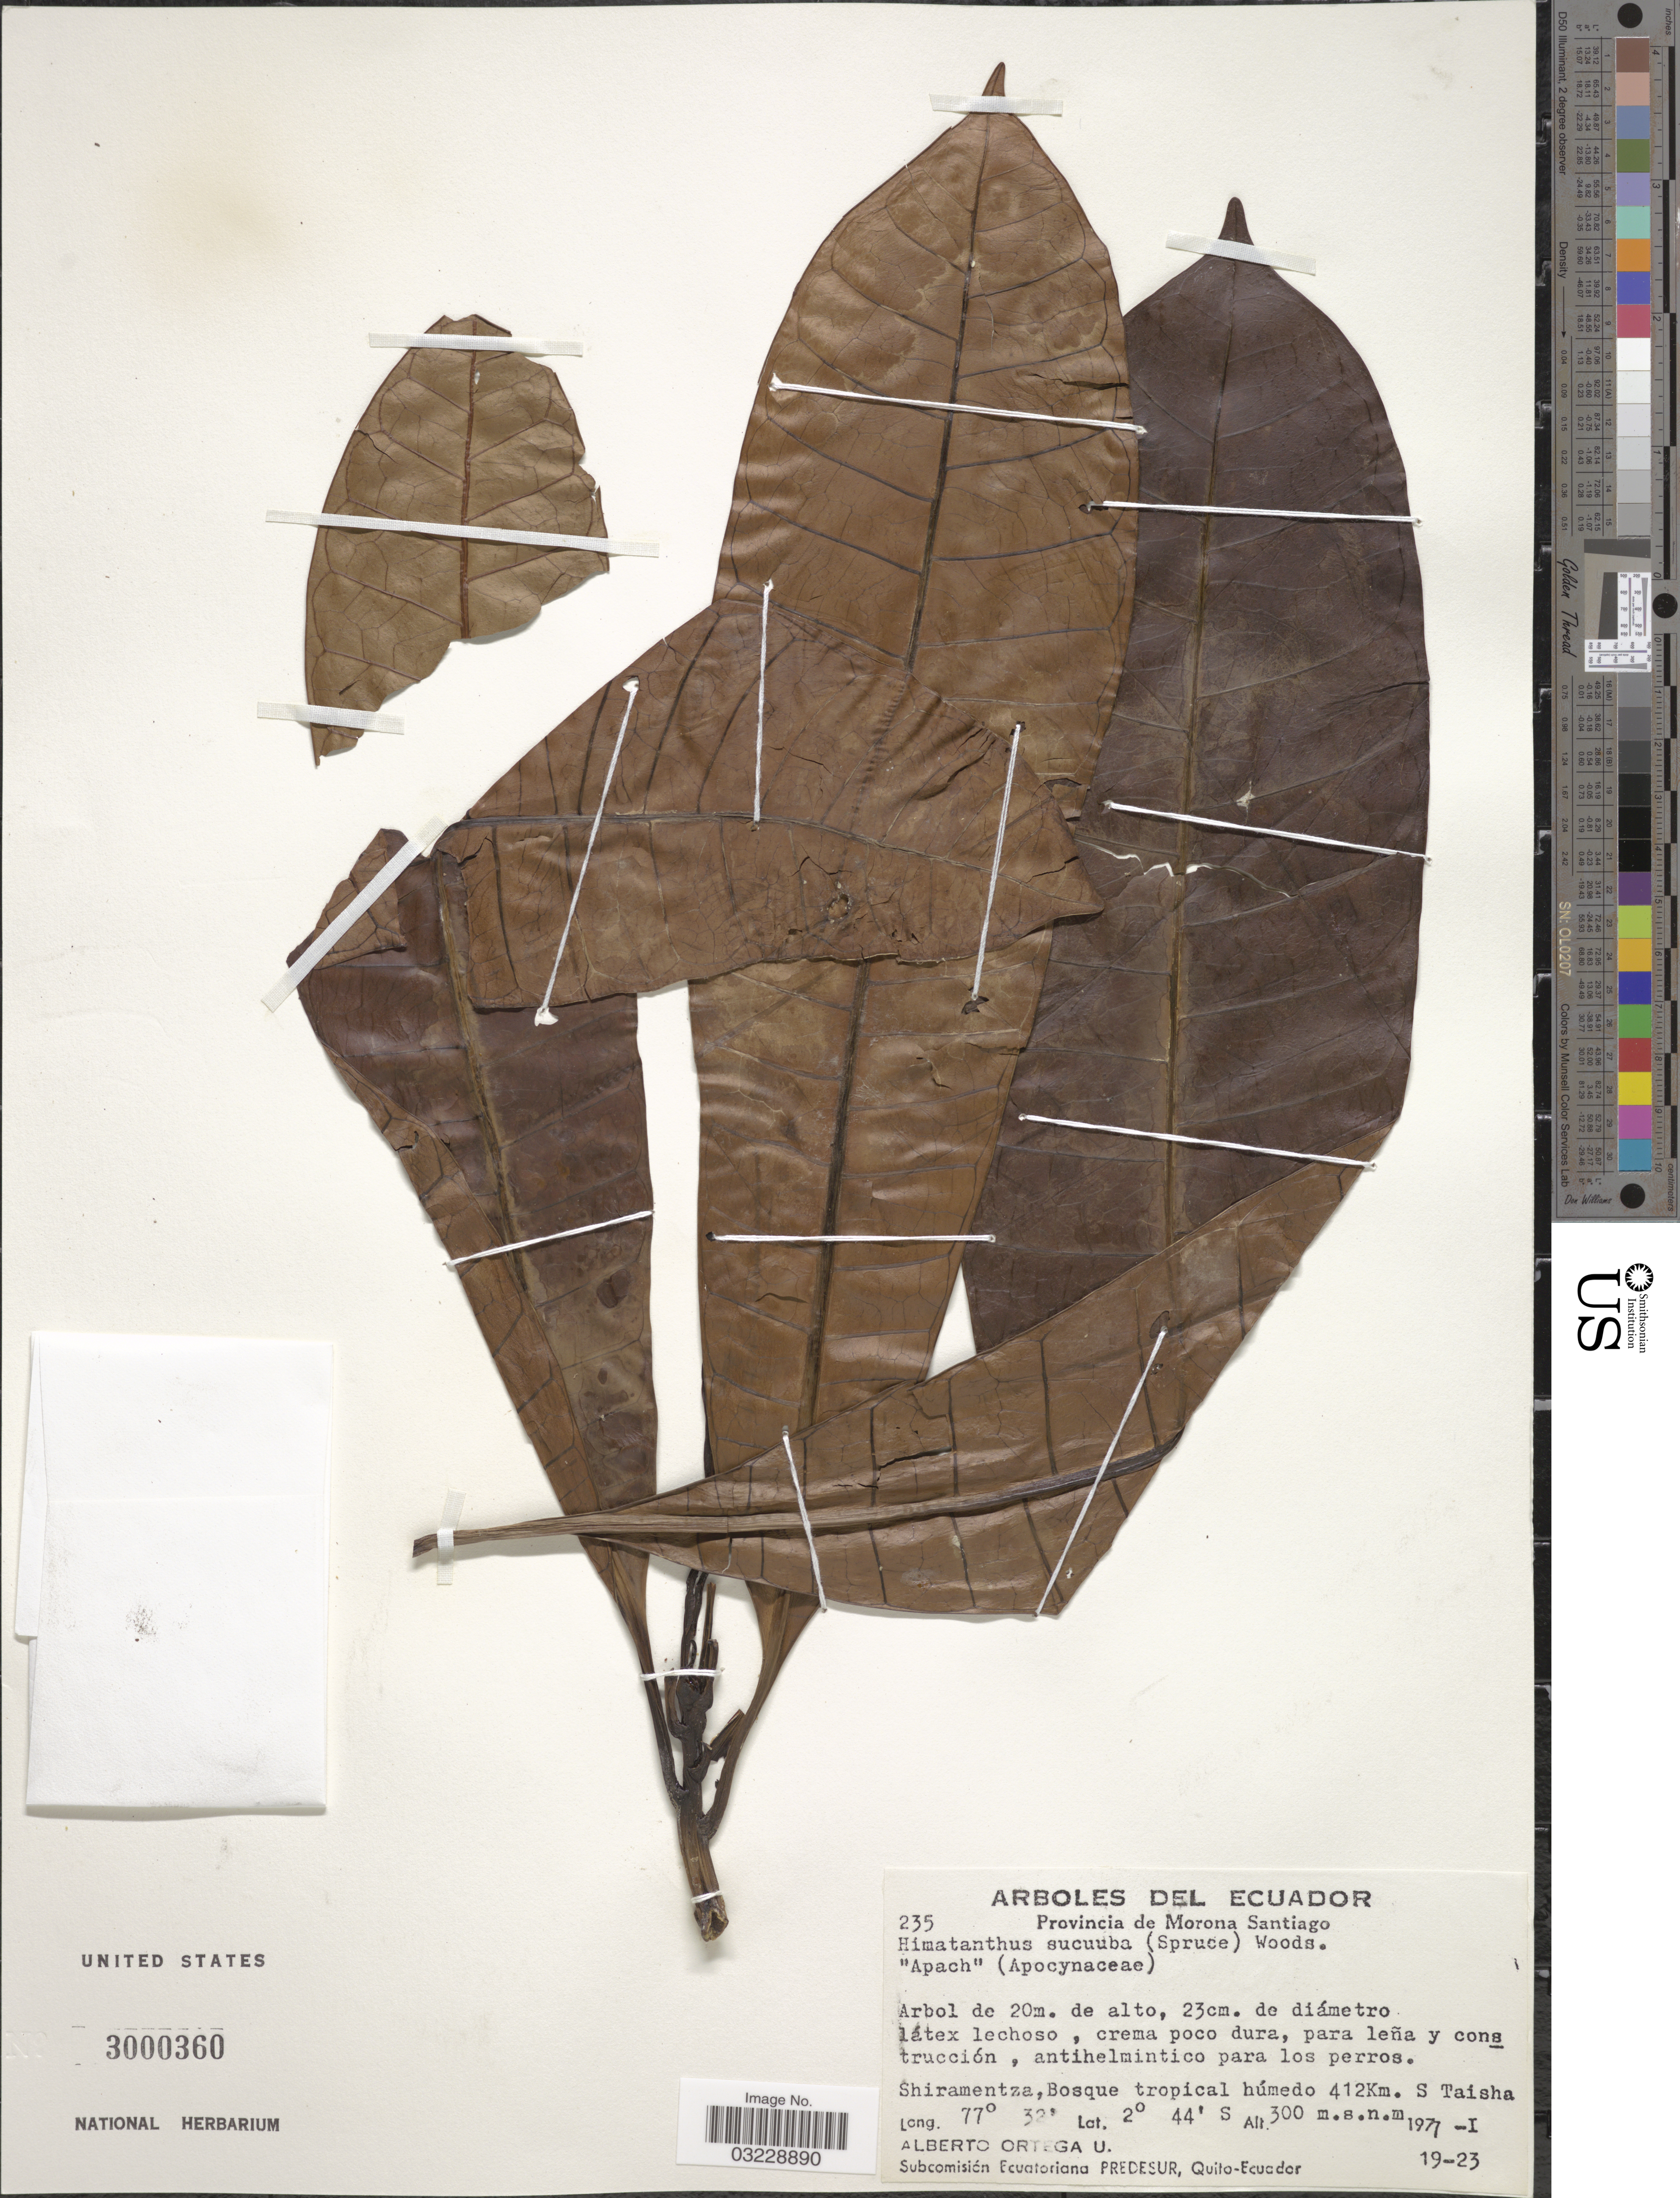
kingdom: Plantae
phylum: Tracheophyta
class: Magnoliopsida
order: Gentianales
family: Apocynaceae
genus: Himatanthus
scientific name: Himatanthus sucuuba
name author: (Spruce) Woodson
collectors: A. Ortega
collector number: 235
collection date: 1977-01-19/1977-01-23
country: Ecuador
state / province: Morona-Santiago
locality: Provincia de Morona Santiago. Shiramentza, Bosque tropical húmedo 412Km. S Taisha.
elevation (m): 300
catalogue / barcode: US 3000360